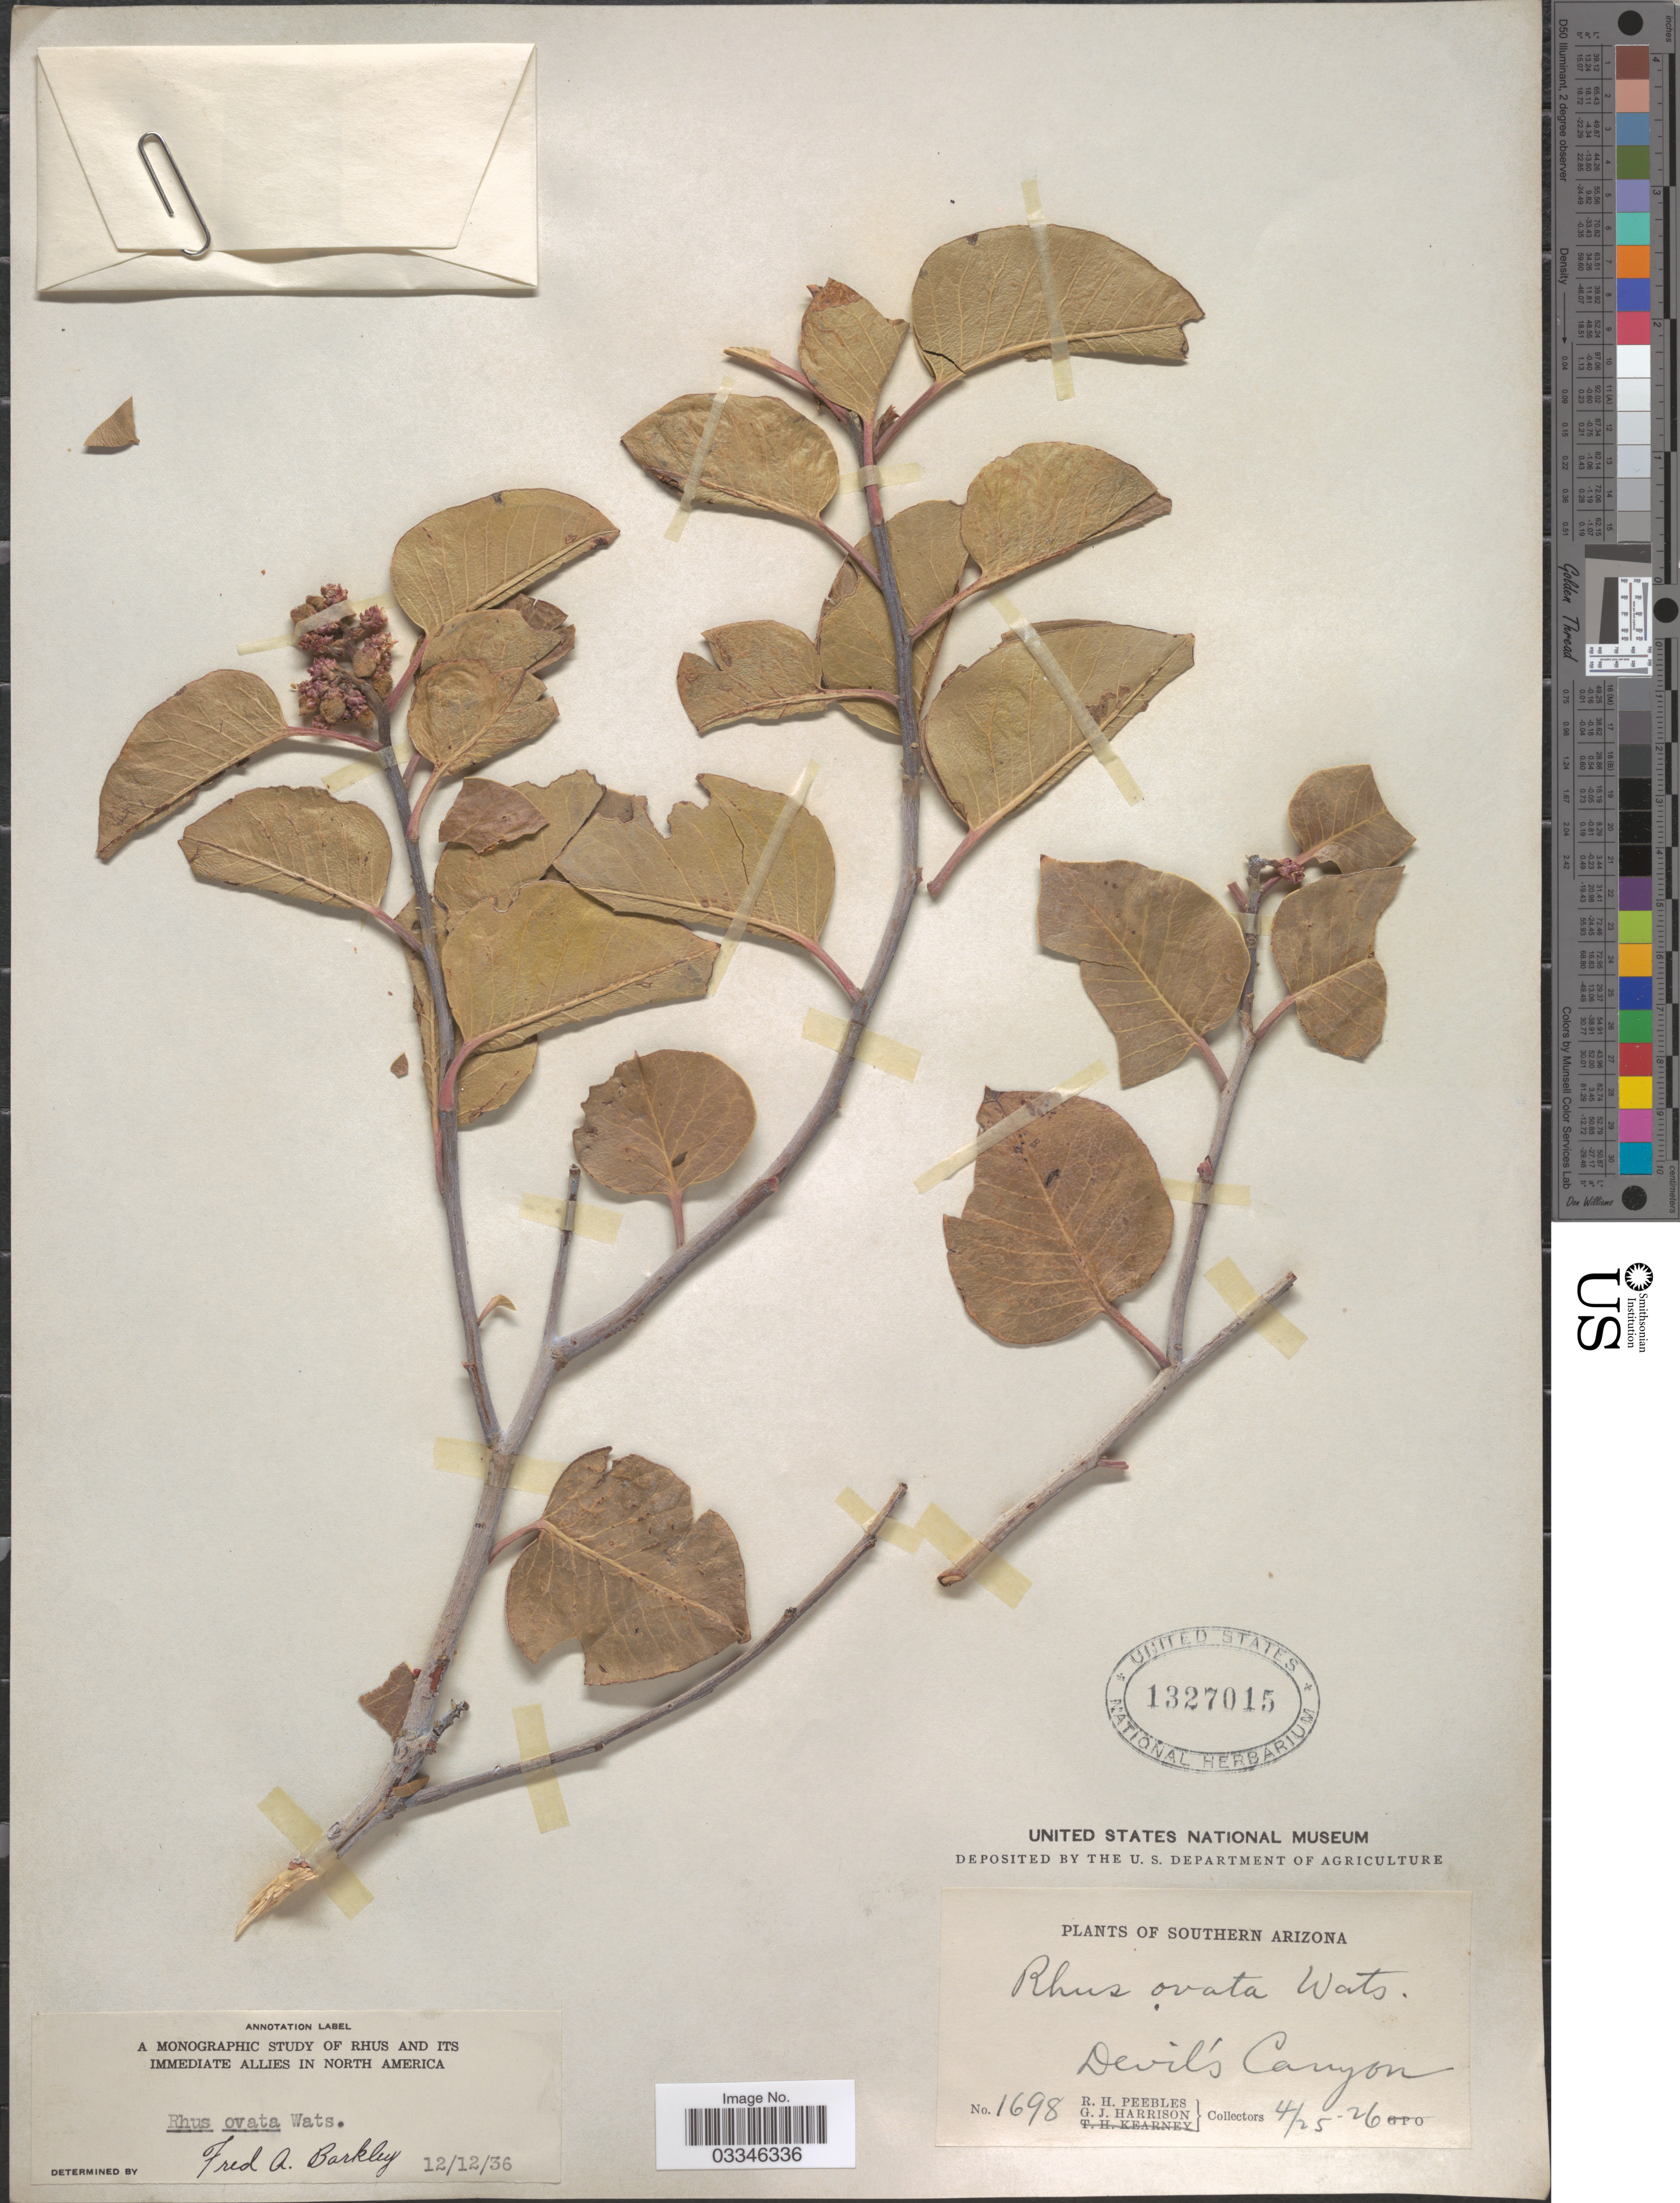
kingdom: Plantae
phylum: Tracheophyta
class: Magnoliopsida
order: Sapindales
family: Anacardiaceae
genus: Rhus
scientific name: Rhus ovata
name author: S. Watson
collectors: R. H. Peebles & G. J. Harrison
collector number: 1698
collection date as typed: Transcribed d/m/y: 25/4/26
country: United States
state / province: Arizona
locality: Southern Arizona. Devil's Canyon.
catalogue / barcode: US 1327015